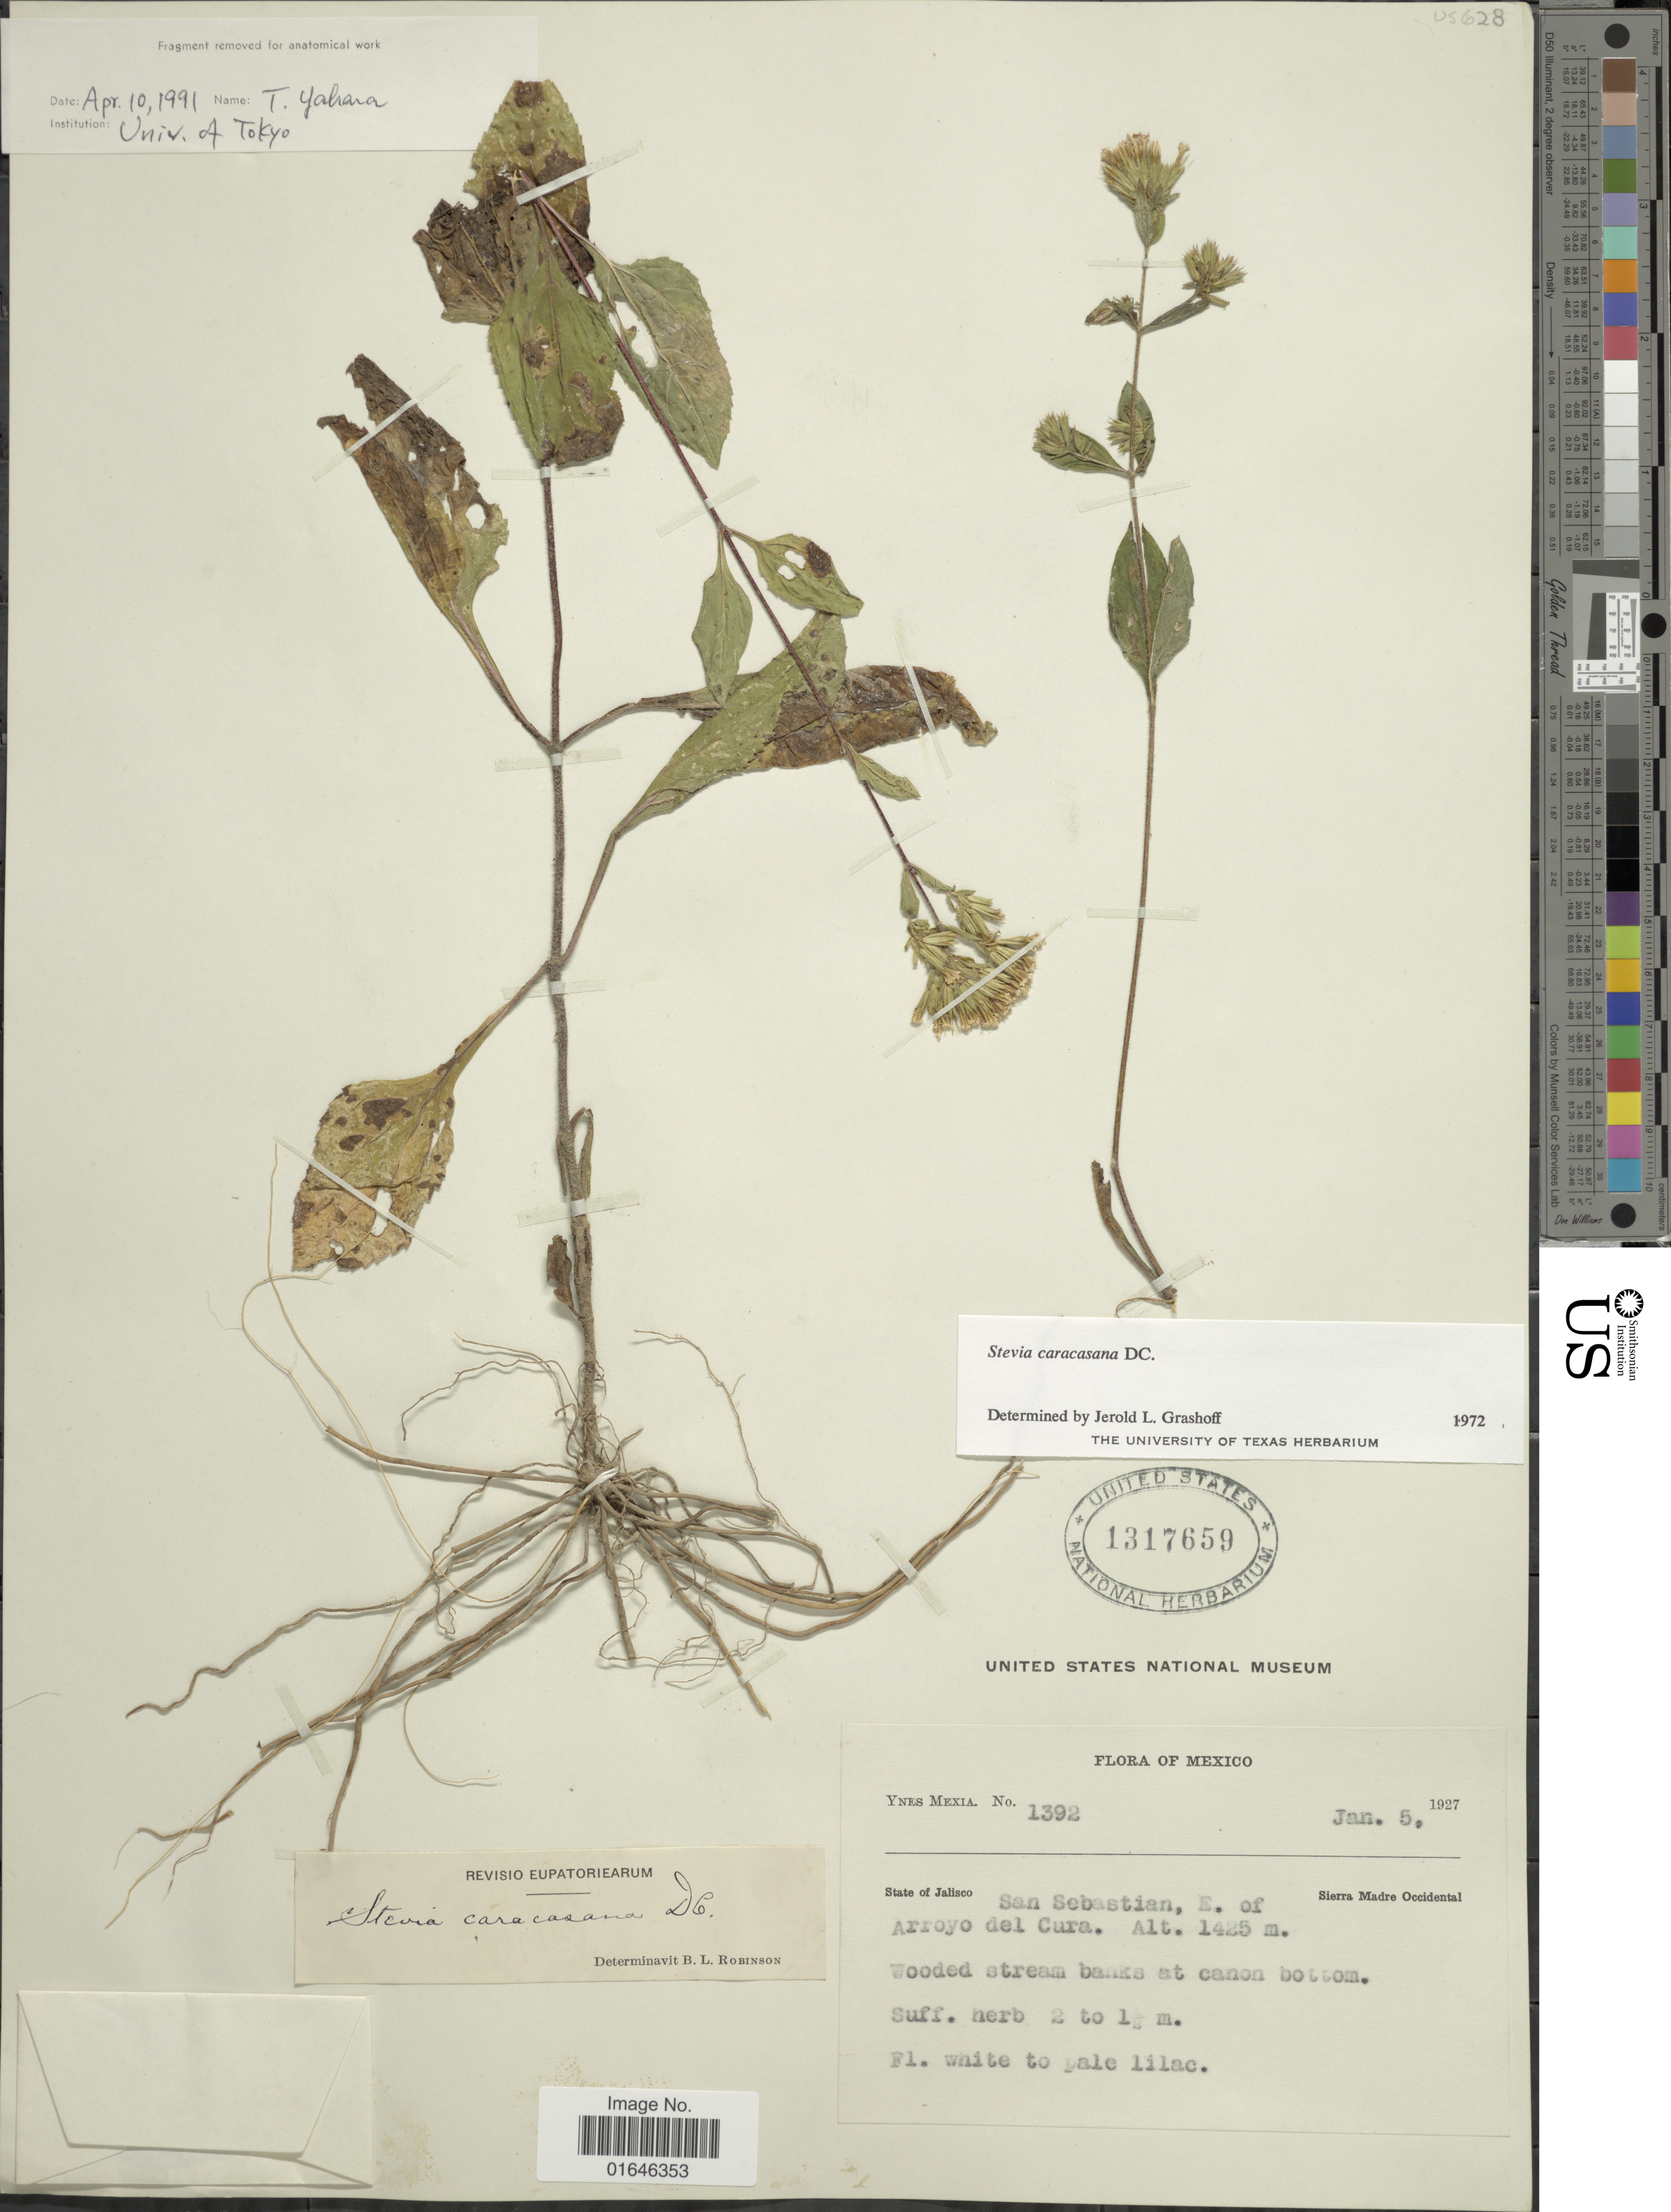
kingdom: Plantae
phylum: Tracheophyta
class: Magnoliopsida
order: Asterales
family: Asteraceae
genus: Stevia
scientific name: Stevia caracasana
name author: DC.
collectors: Y. Mexia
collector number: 1392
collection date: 1927-01-05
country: Mexico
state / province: Jalisco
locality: San Sebastian, E. of Arroyo del Cura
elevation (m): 1425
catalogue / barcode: US 1317659